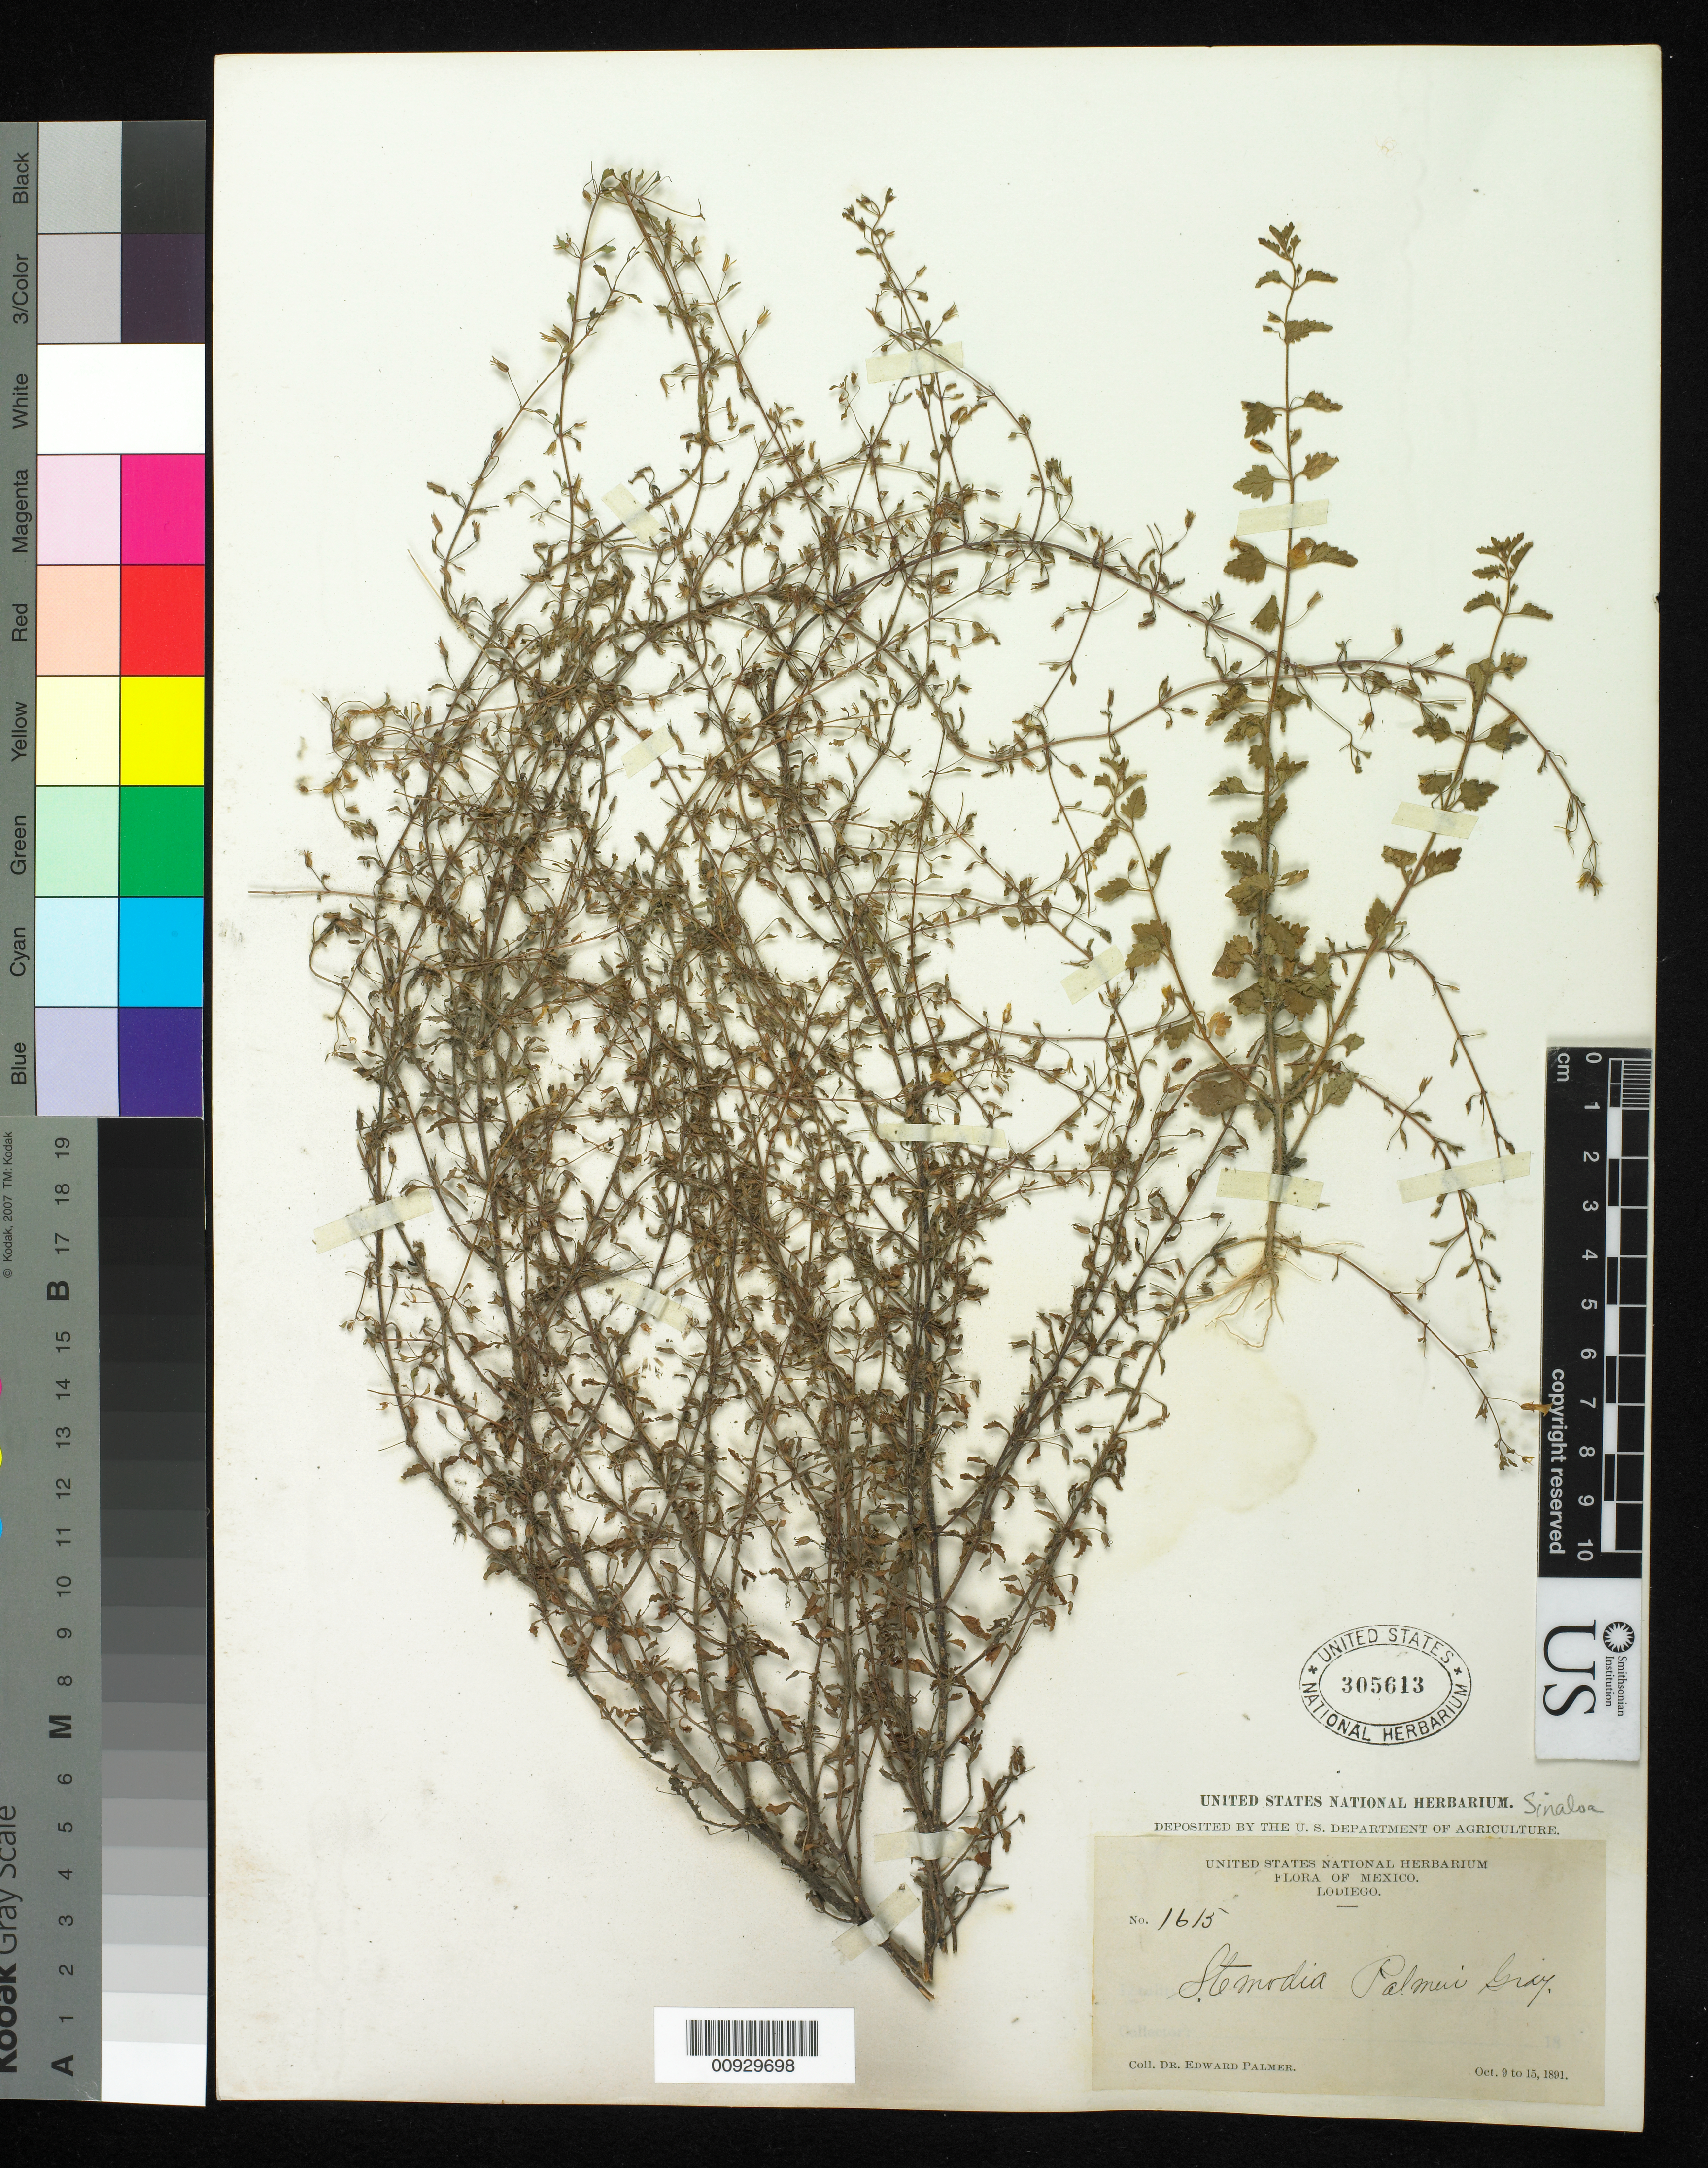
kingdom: Plantae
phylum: Tracheophyta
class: Magnoliopsida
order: Lamiales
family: Plantaginaceae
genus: Stemodia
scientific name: Stemodia palmeri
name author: A. Gray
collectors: E. Palmer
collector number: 1615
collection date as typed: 09 Oct 1891 to 15 Oct 1891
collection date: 1891-10-09/1891-10-15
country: Mexico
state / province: Sinaloa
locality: Lodiego.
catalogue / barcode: US 305613